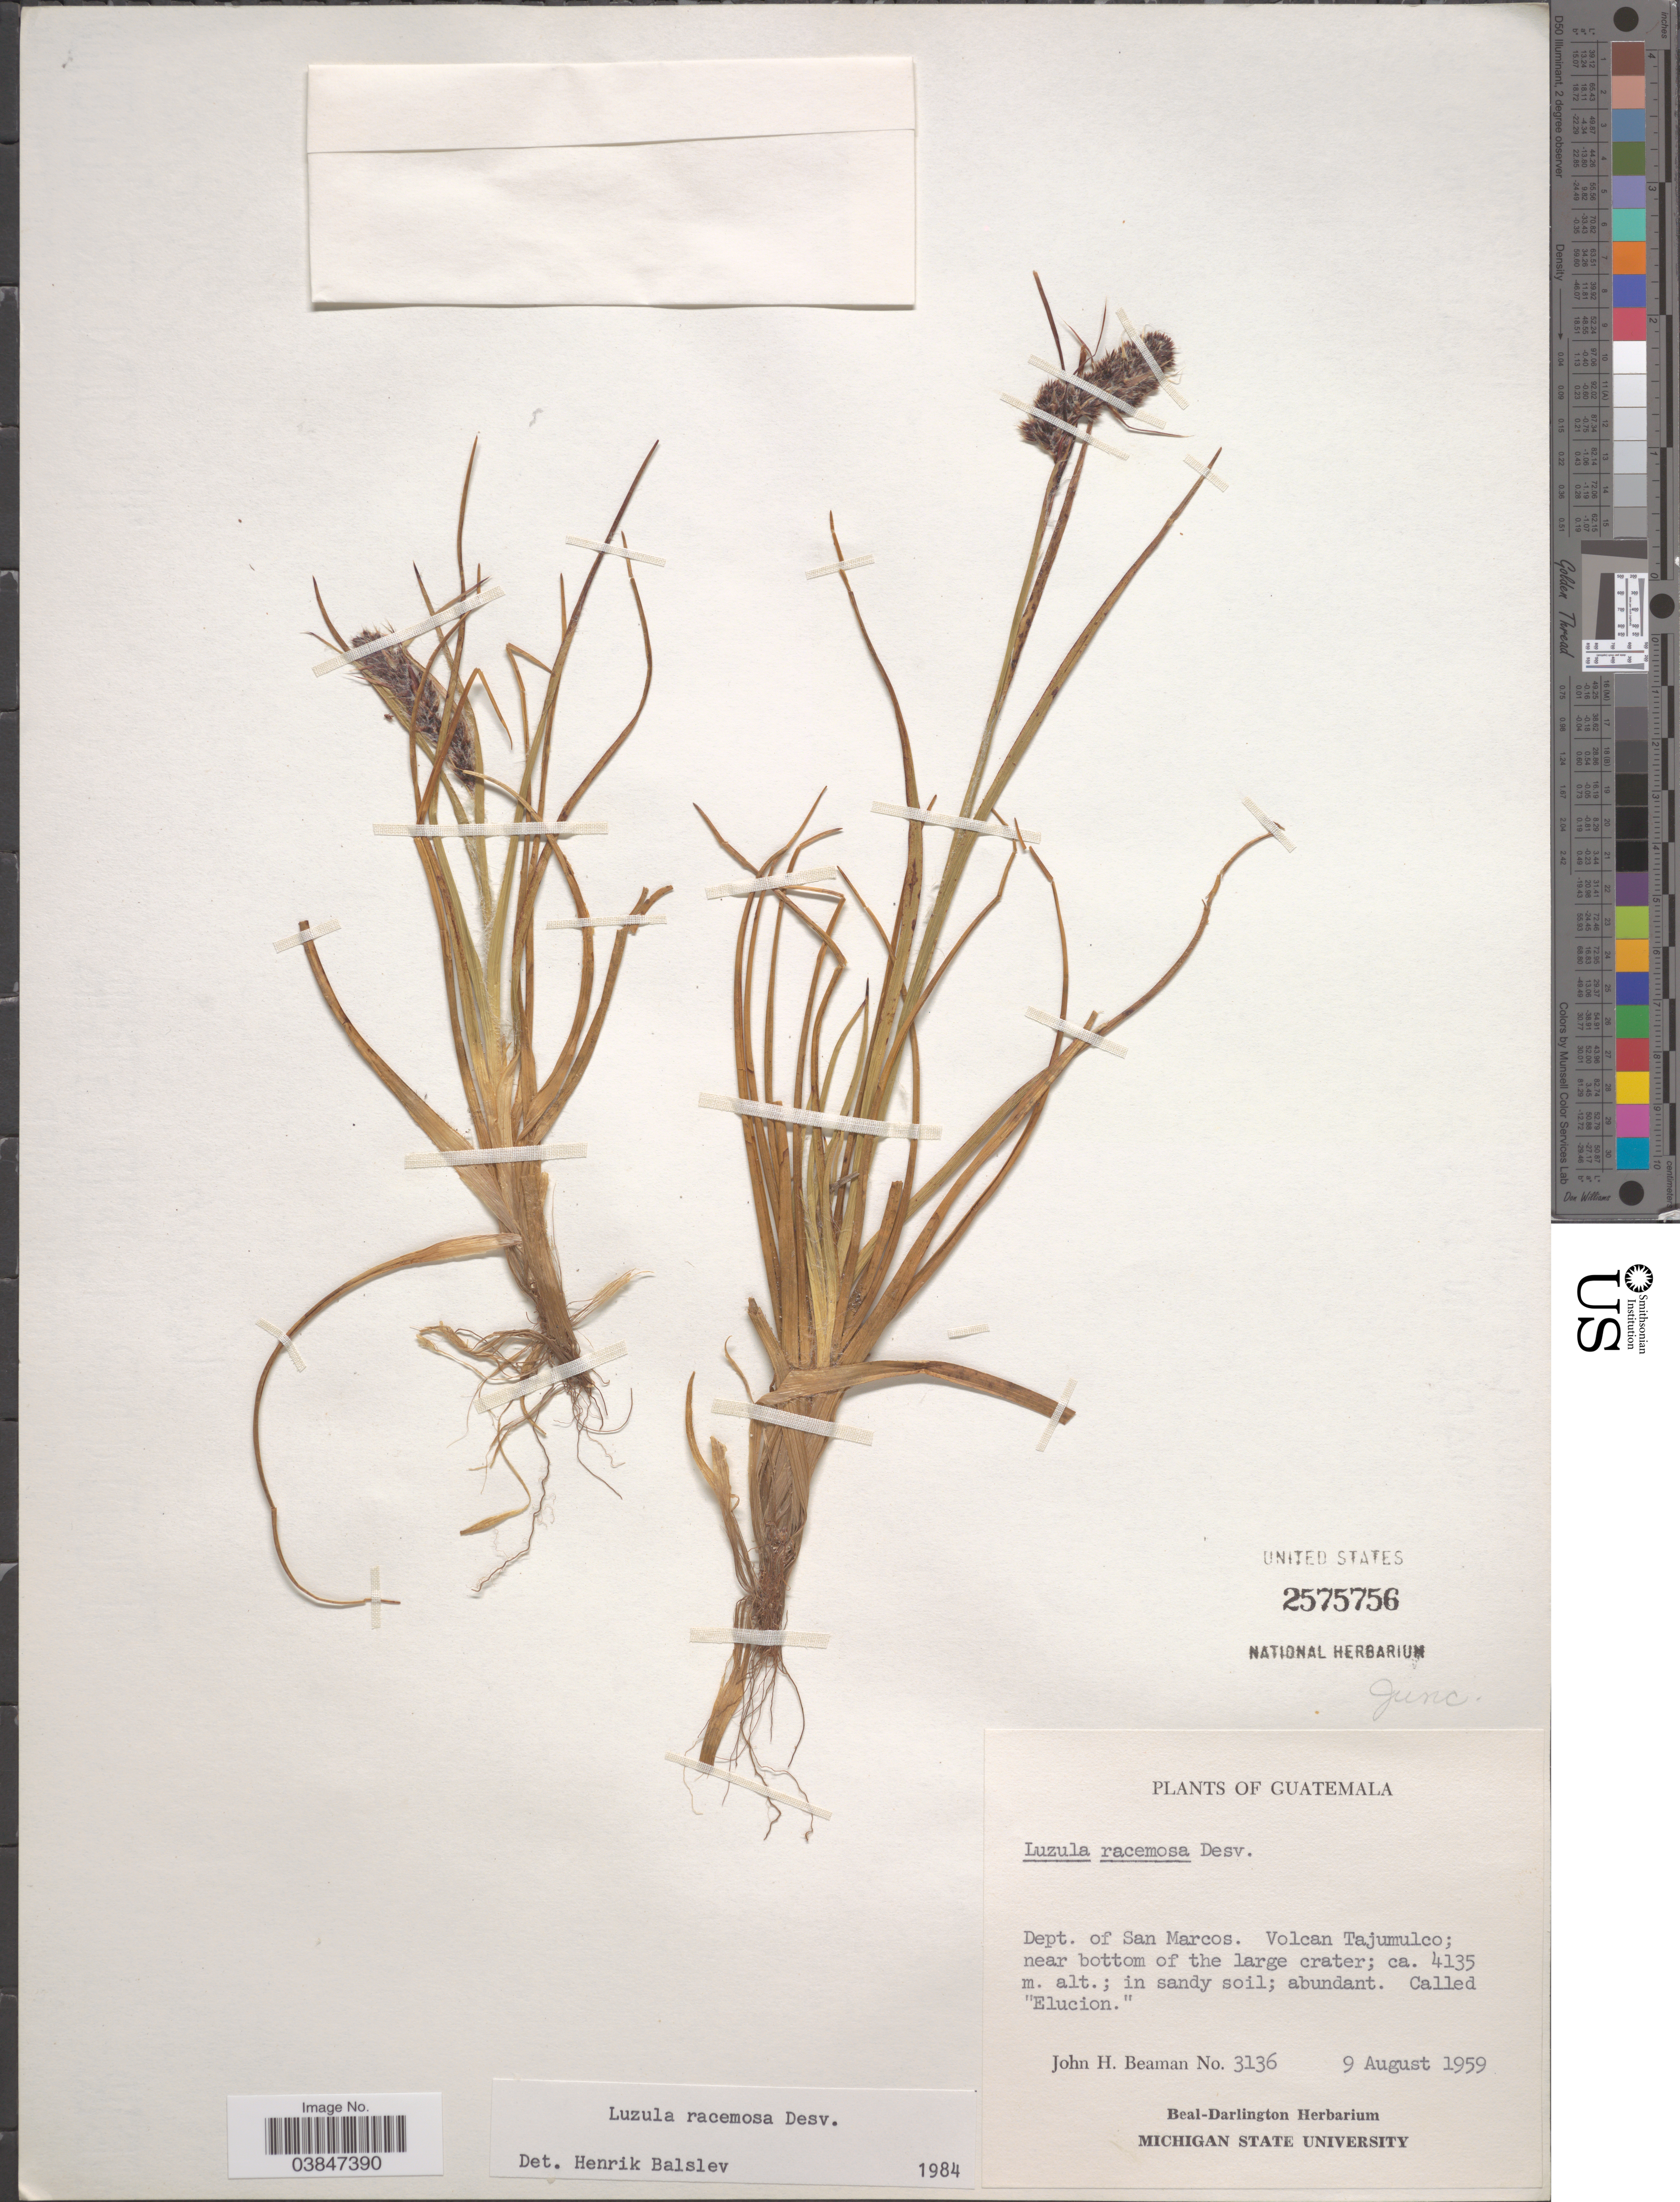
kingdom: Plantae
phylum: Tracheophyta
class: Liliopsida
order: Poales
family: Juncaceae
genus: Luzula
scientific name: Luzula racemosa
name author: Desv.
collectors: J. H. Beaman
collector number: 3136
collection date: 1959-08-09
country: Guatemala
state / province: San Marcos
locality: Dept. San Marcos. Volcan Tajumulco; near bottom of the large crater.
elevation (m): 4135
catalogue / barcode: US 2575756